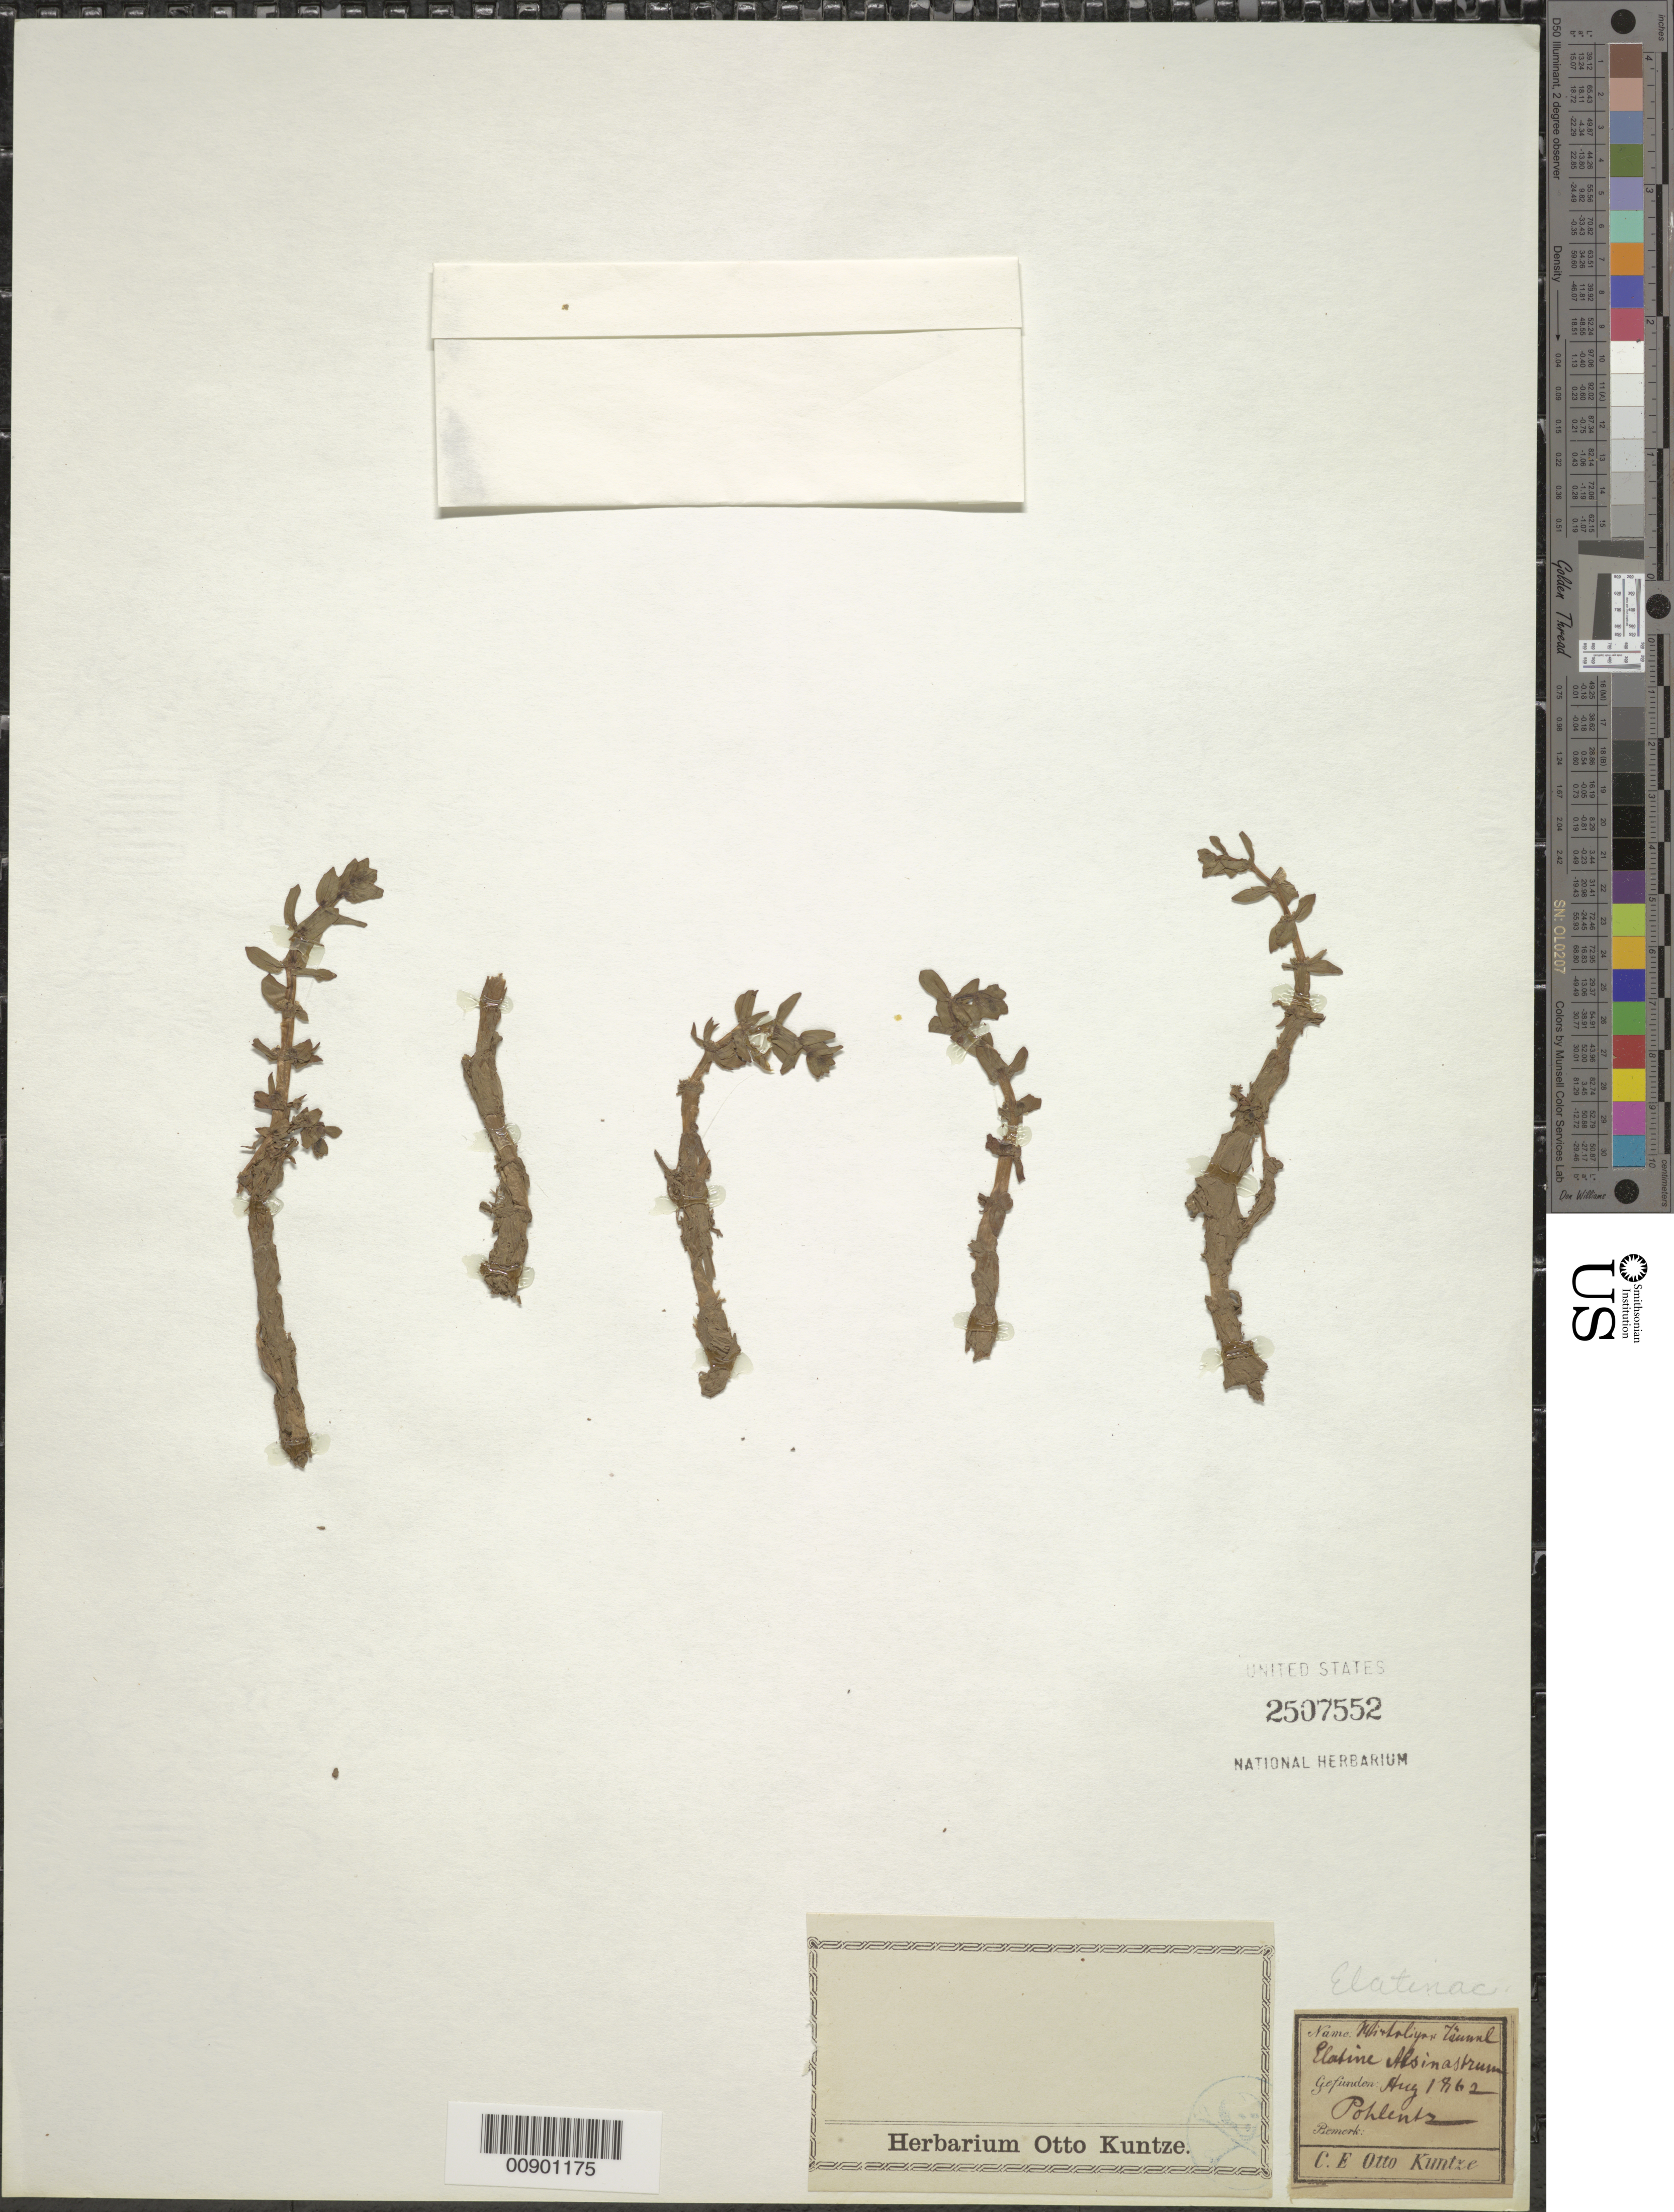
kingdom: Plantae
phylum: Tracheophyta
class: Magnoliopsida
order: Malpighiales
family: Elatinaceae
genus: Elatine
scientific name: Elatine alsinastrum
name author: L.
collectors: C.E.O. Kuntze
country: Germany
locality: Pohlentz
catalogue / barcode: US 2507552